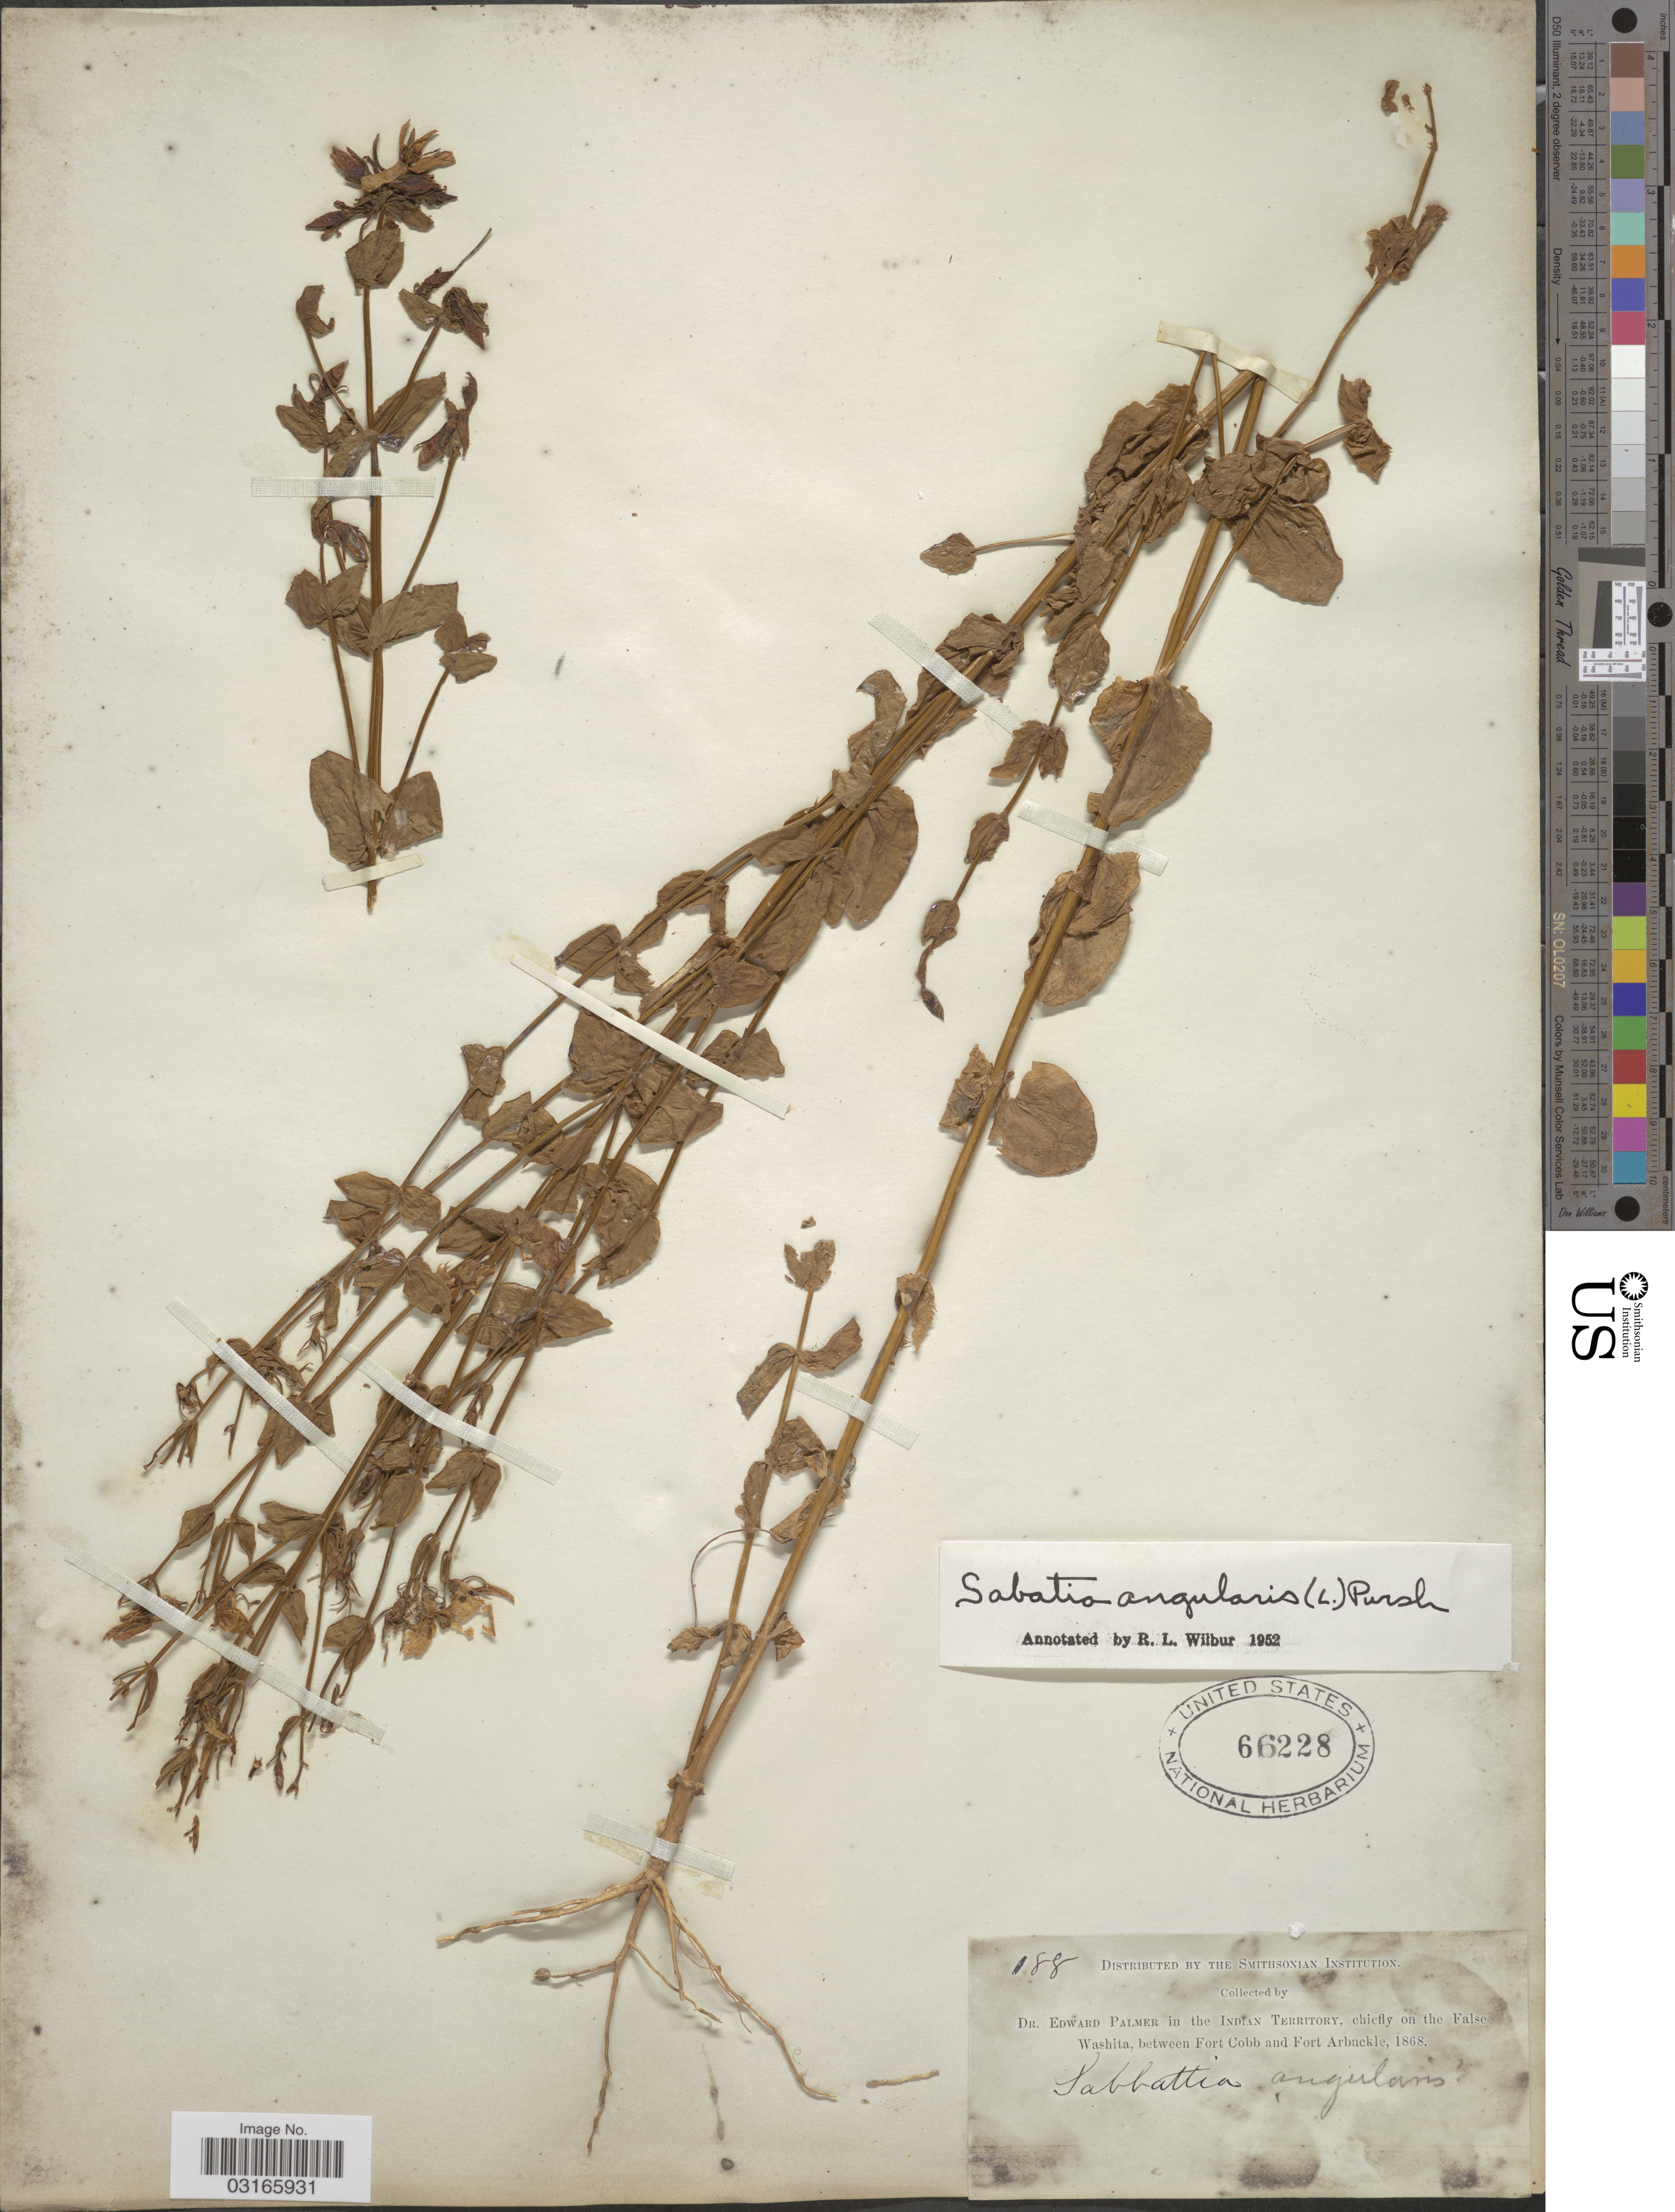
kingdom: Plantae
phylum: Tracheophyta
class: Magnoliopsida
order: Gentianales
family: Gentianaceae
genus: Sabatia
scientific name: Sabatia angularis (L.) Pursh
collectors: E. Palmer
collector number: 188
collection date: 1868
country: United States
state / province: Oklahoma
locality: In the Indian Territory, chiefly on the False Washita, between Fort Cobb and Fort Arbuckle.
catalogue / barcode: US 66228